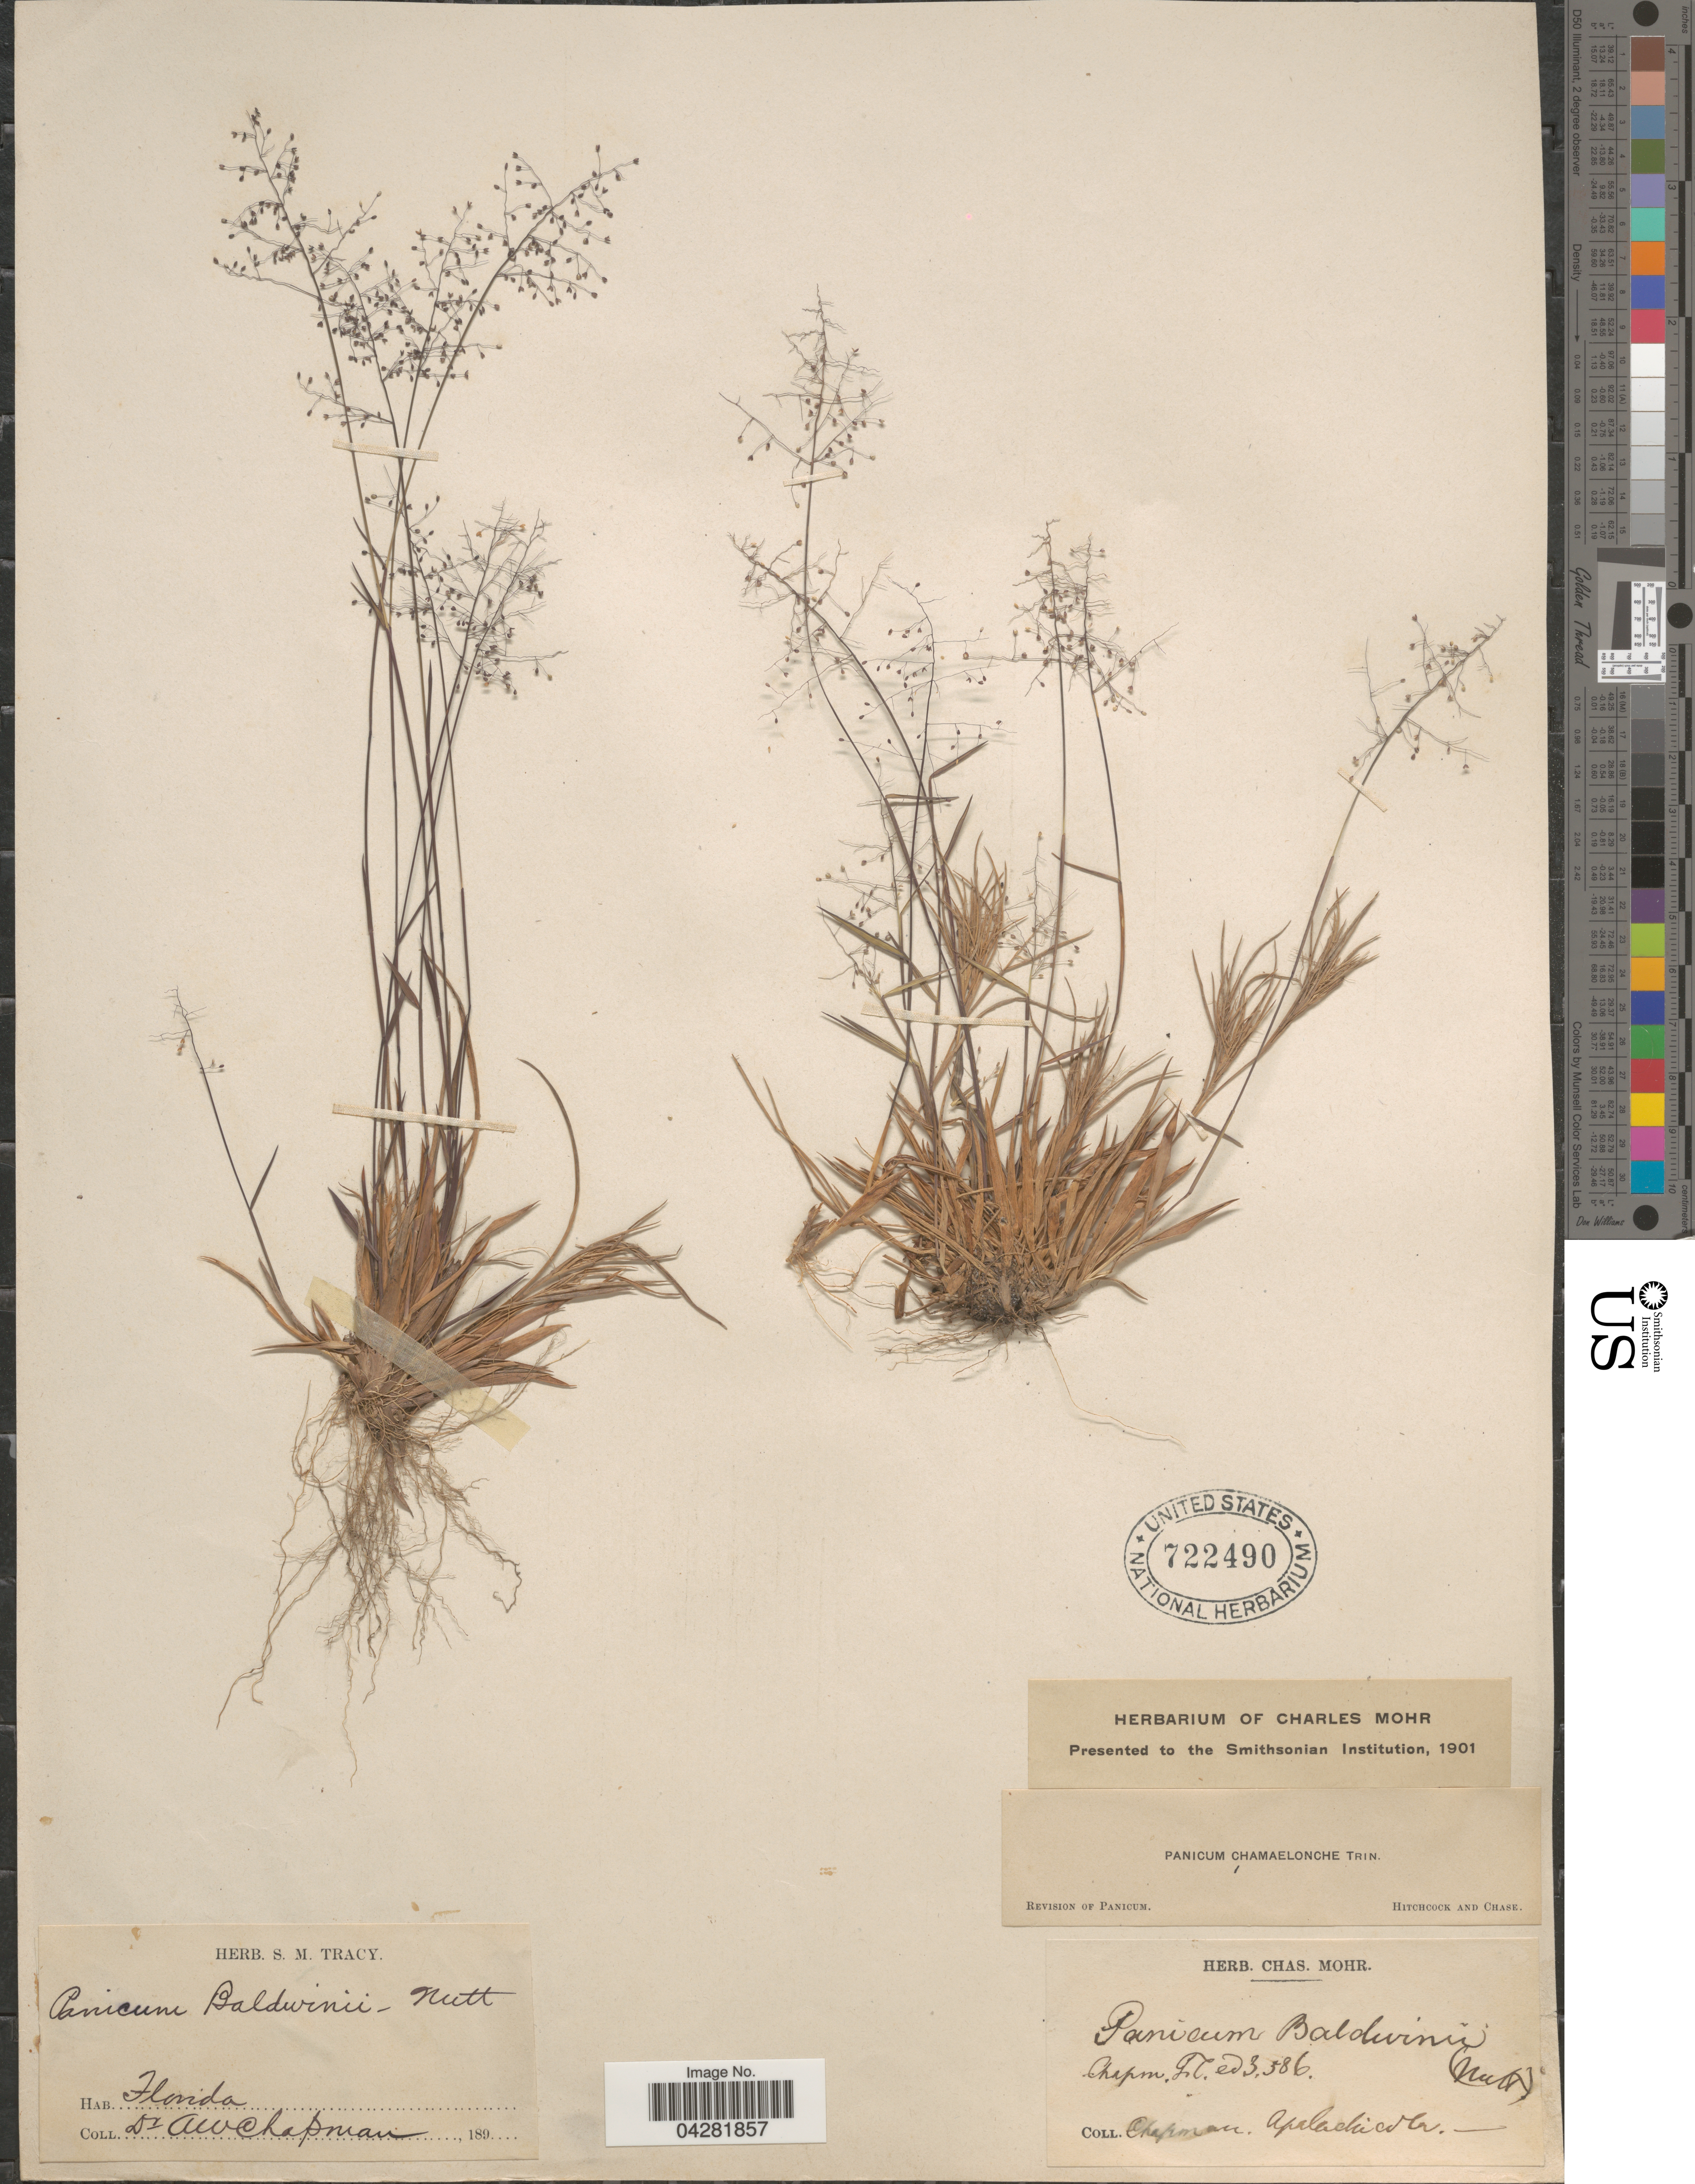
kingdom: Plantae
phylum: Tracheophyta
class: Liliopsida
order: Poales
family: Poaceae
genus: Dichanthelium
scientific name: Dichanthelium ensifolium var. ensifolium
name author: (Baldwin ex Elliot) Gould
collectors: A. W. Chapman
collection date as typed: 189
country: United States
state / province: Florida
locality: Apalachicola.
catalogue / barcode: US 722490